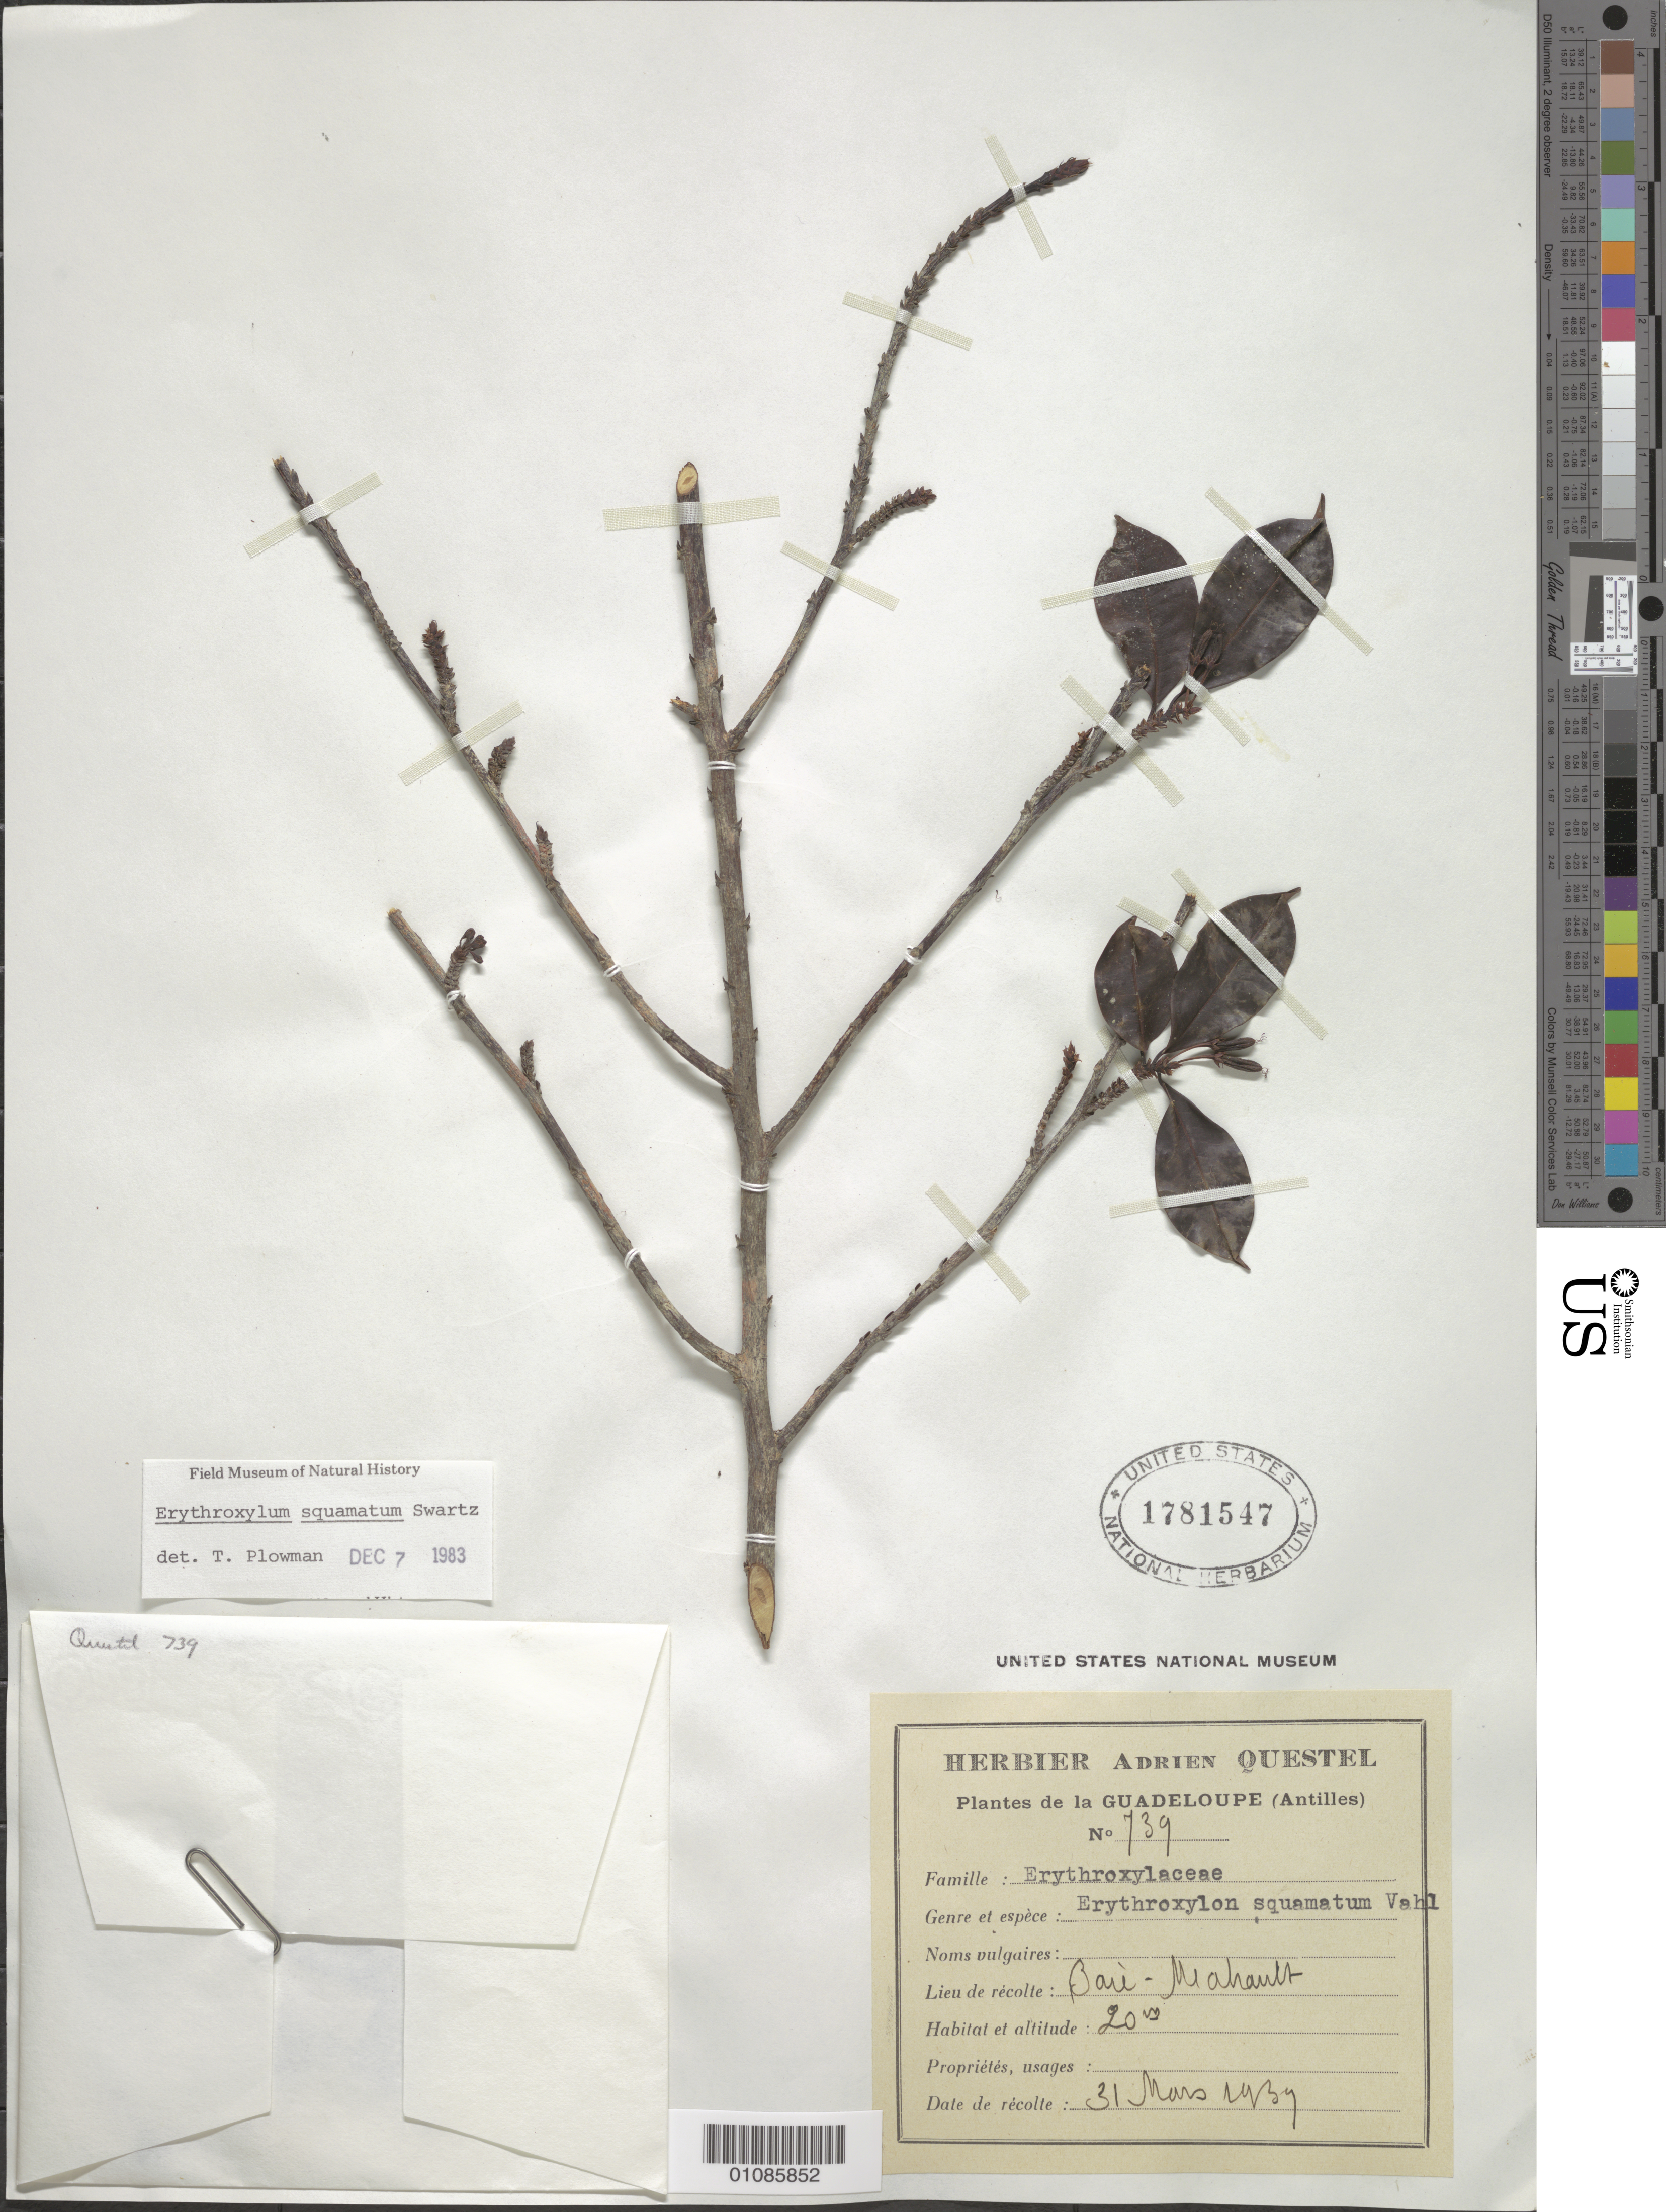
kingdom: Plantae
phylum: Tracheophyta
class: Magnoliopsida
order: Malpighiales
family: Erythroxylaceae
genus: Erythroxylum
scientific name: Erythroxylum squamatum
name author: Sw.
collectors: A. Questel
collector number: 739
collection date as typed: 31 Mar 1939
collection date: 1939-03-31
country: Guadeloupe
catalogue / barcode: US 1781547